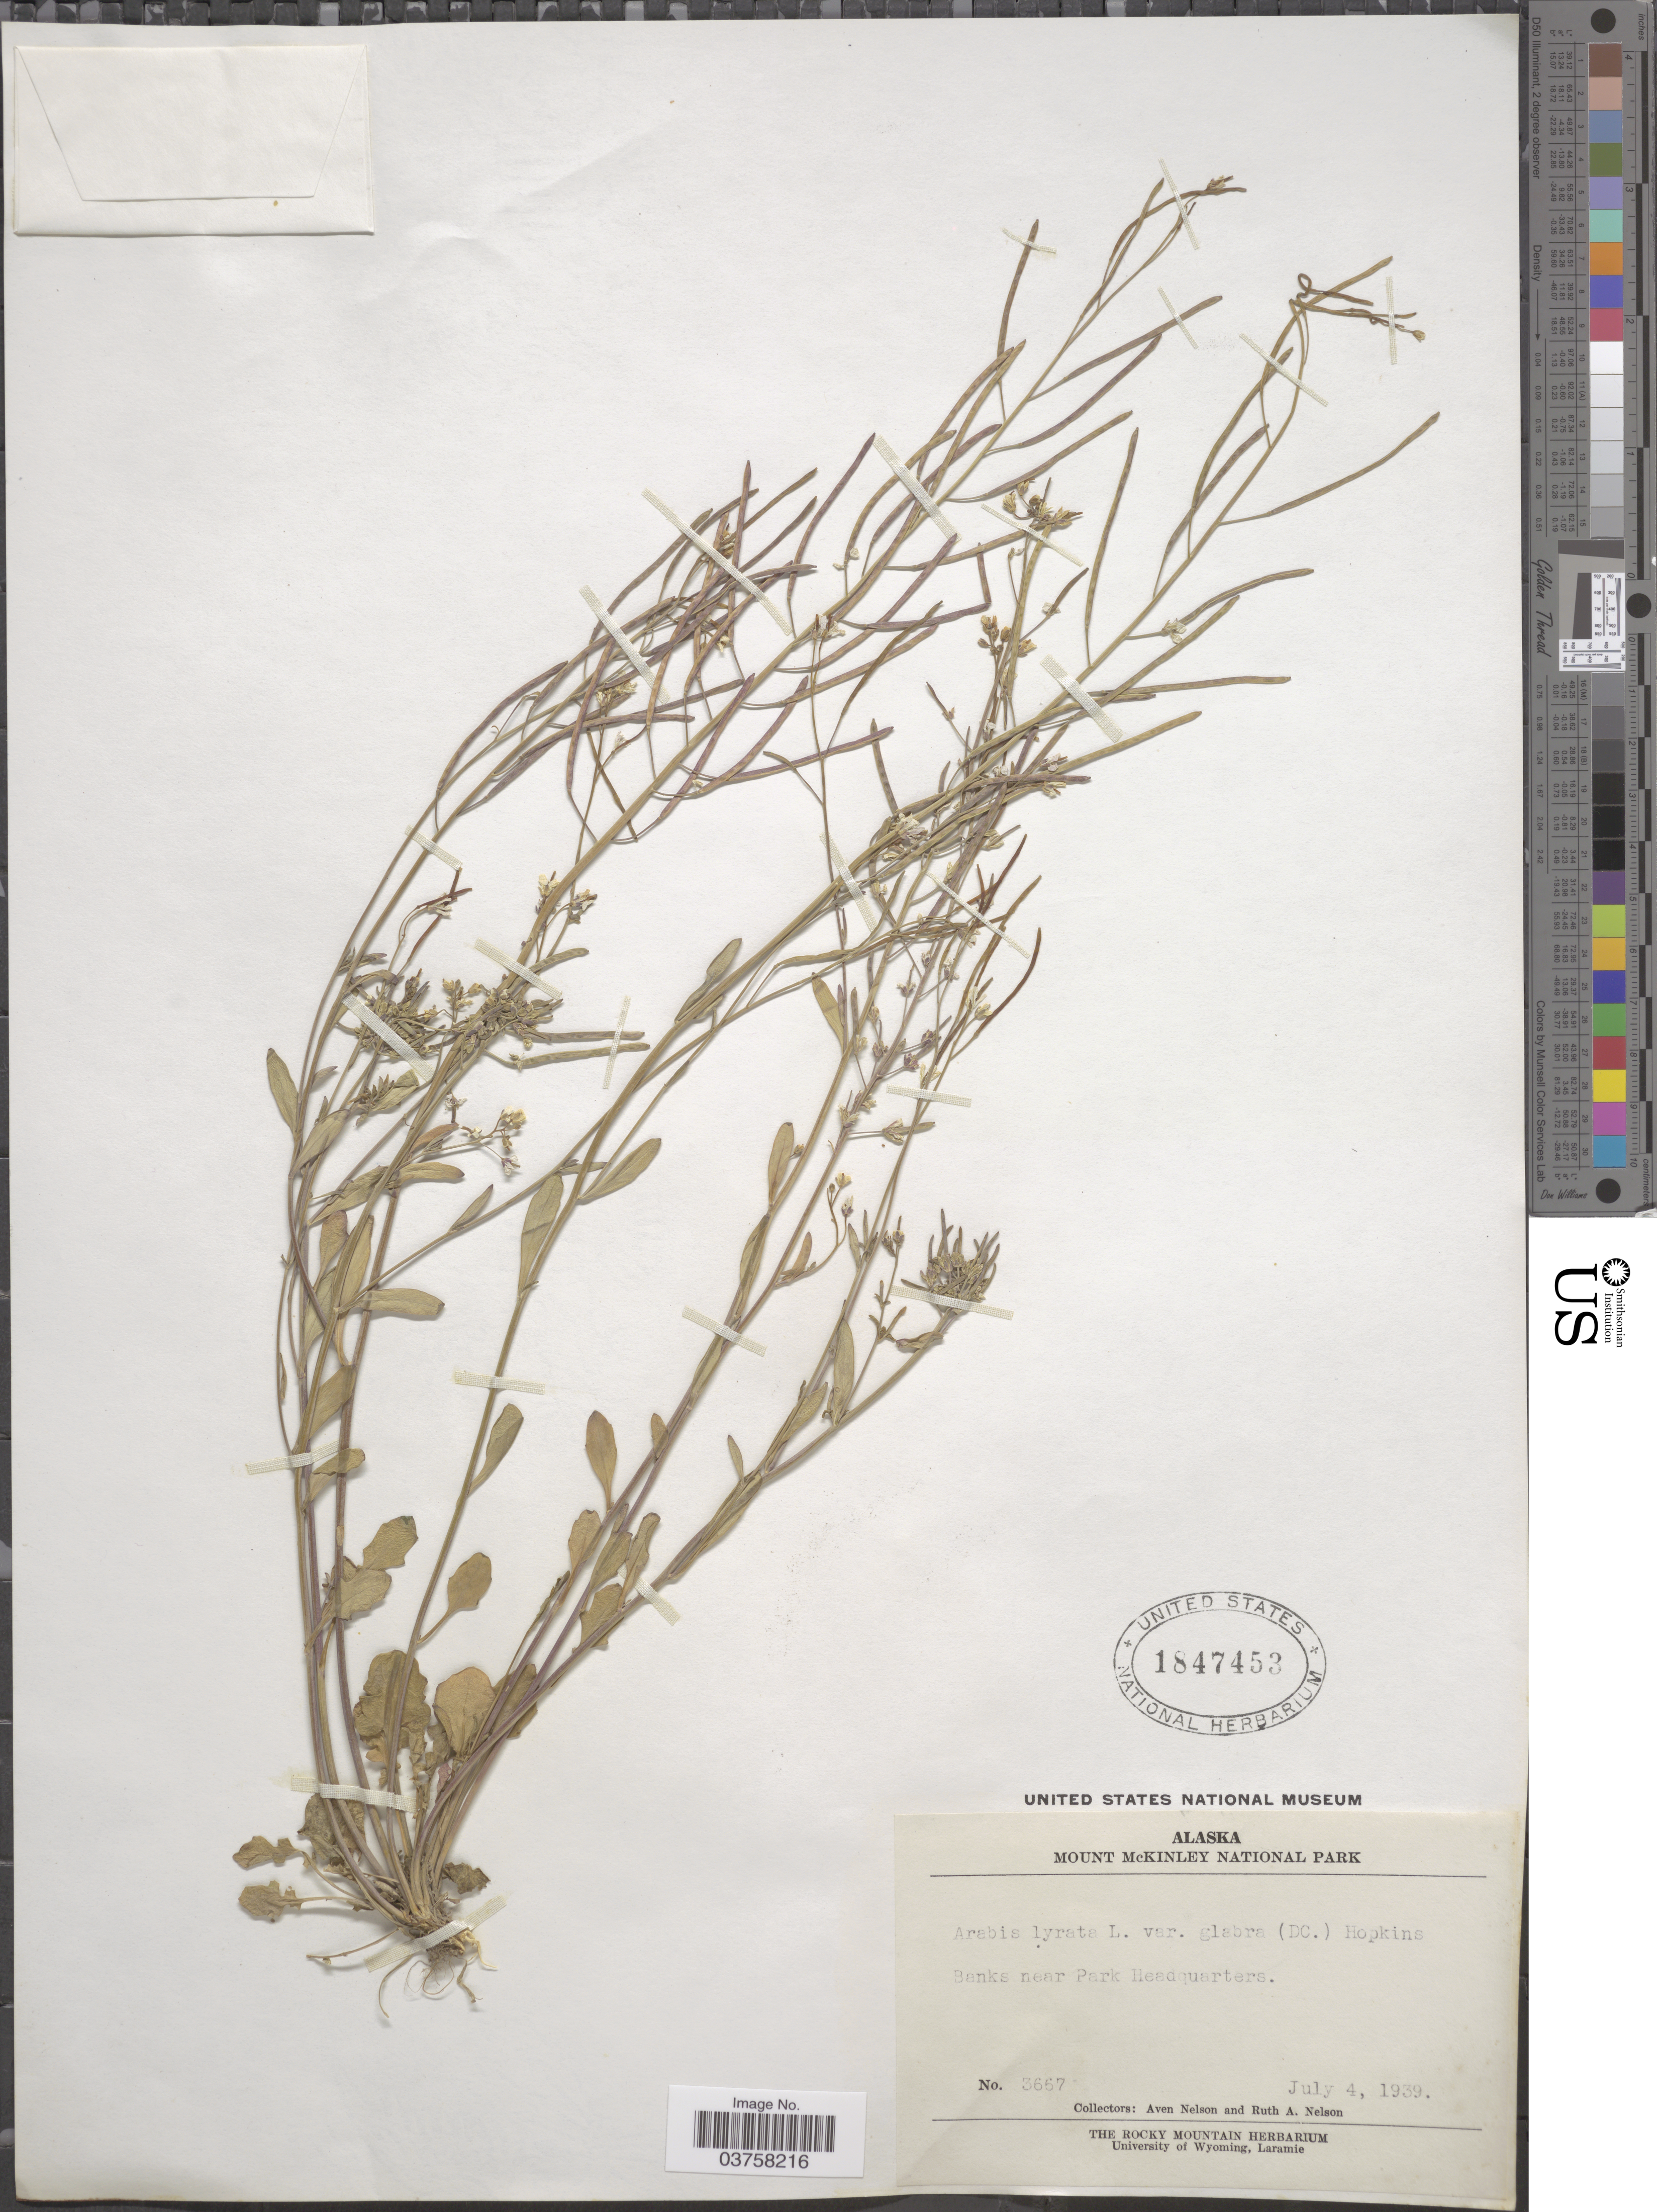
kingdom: Plantae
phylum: Tracheophyta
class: Magnoliopsida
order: Brassicales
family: Brassicaceae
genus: Arabis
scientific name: Arabis lyrata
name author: L.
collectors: A. Nelson & R. A. Nelson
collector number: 3667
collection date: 1939-07-04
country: United States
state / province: Alaska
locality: Mount McKinley National Park. Banks near Park Headquarters.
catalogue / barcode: US 1847453